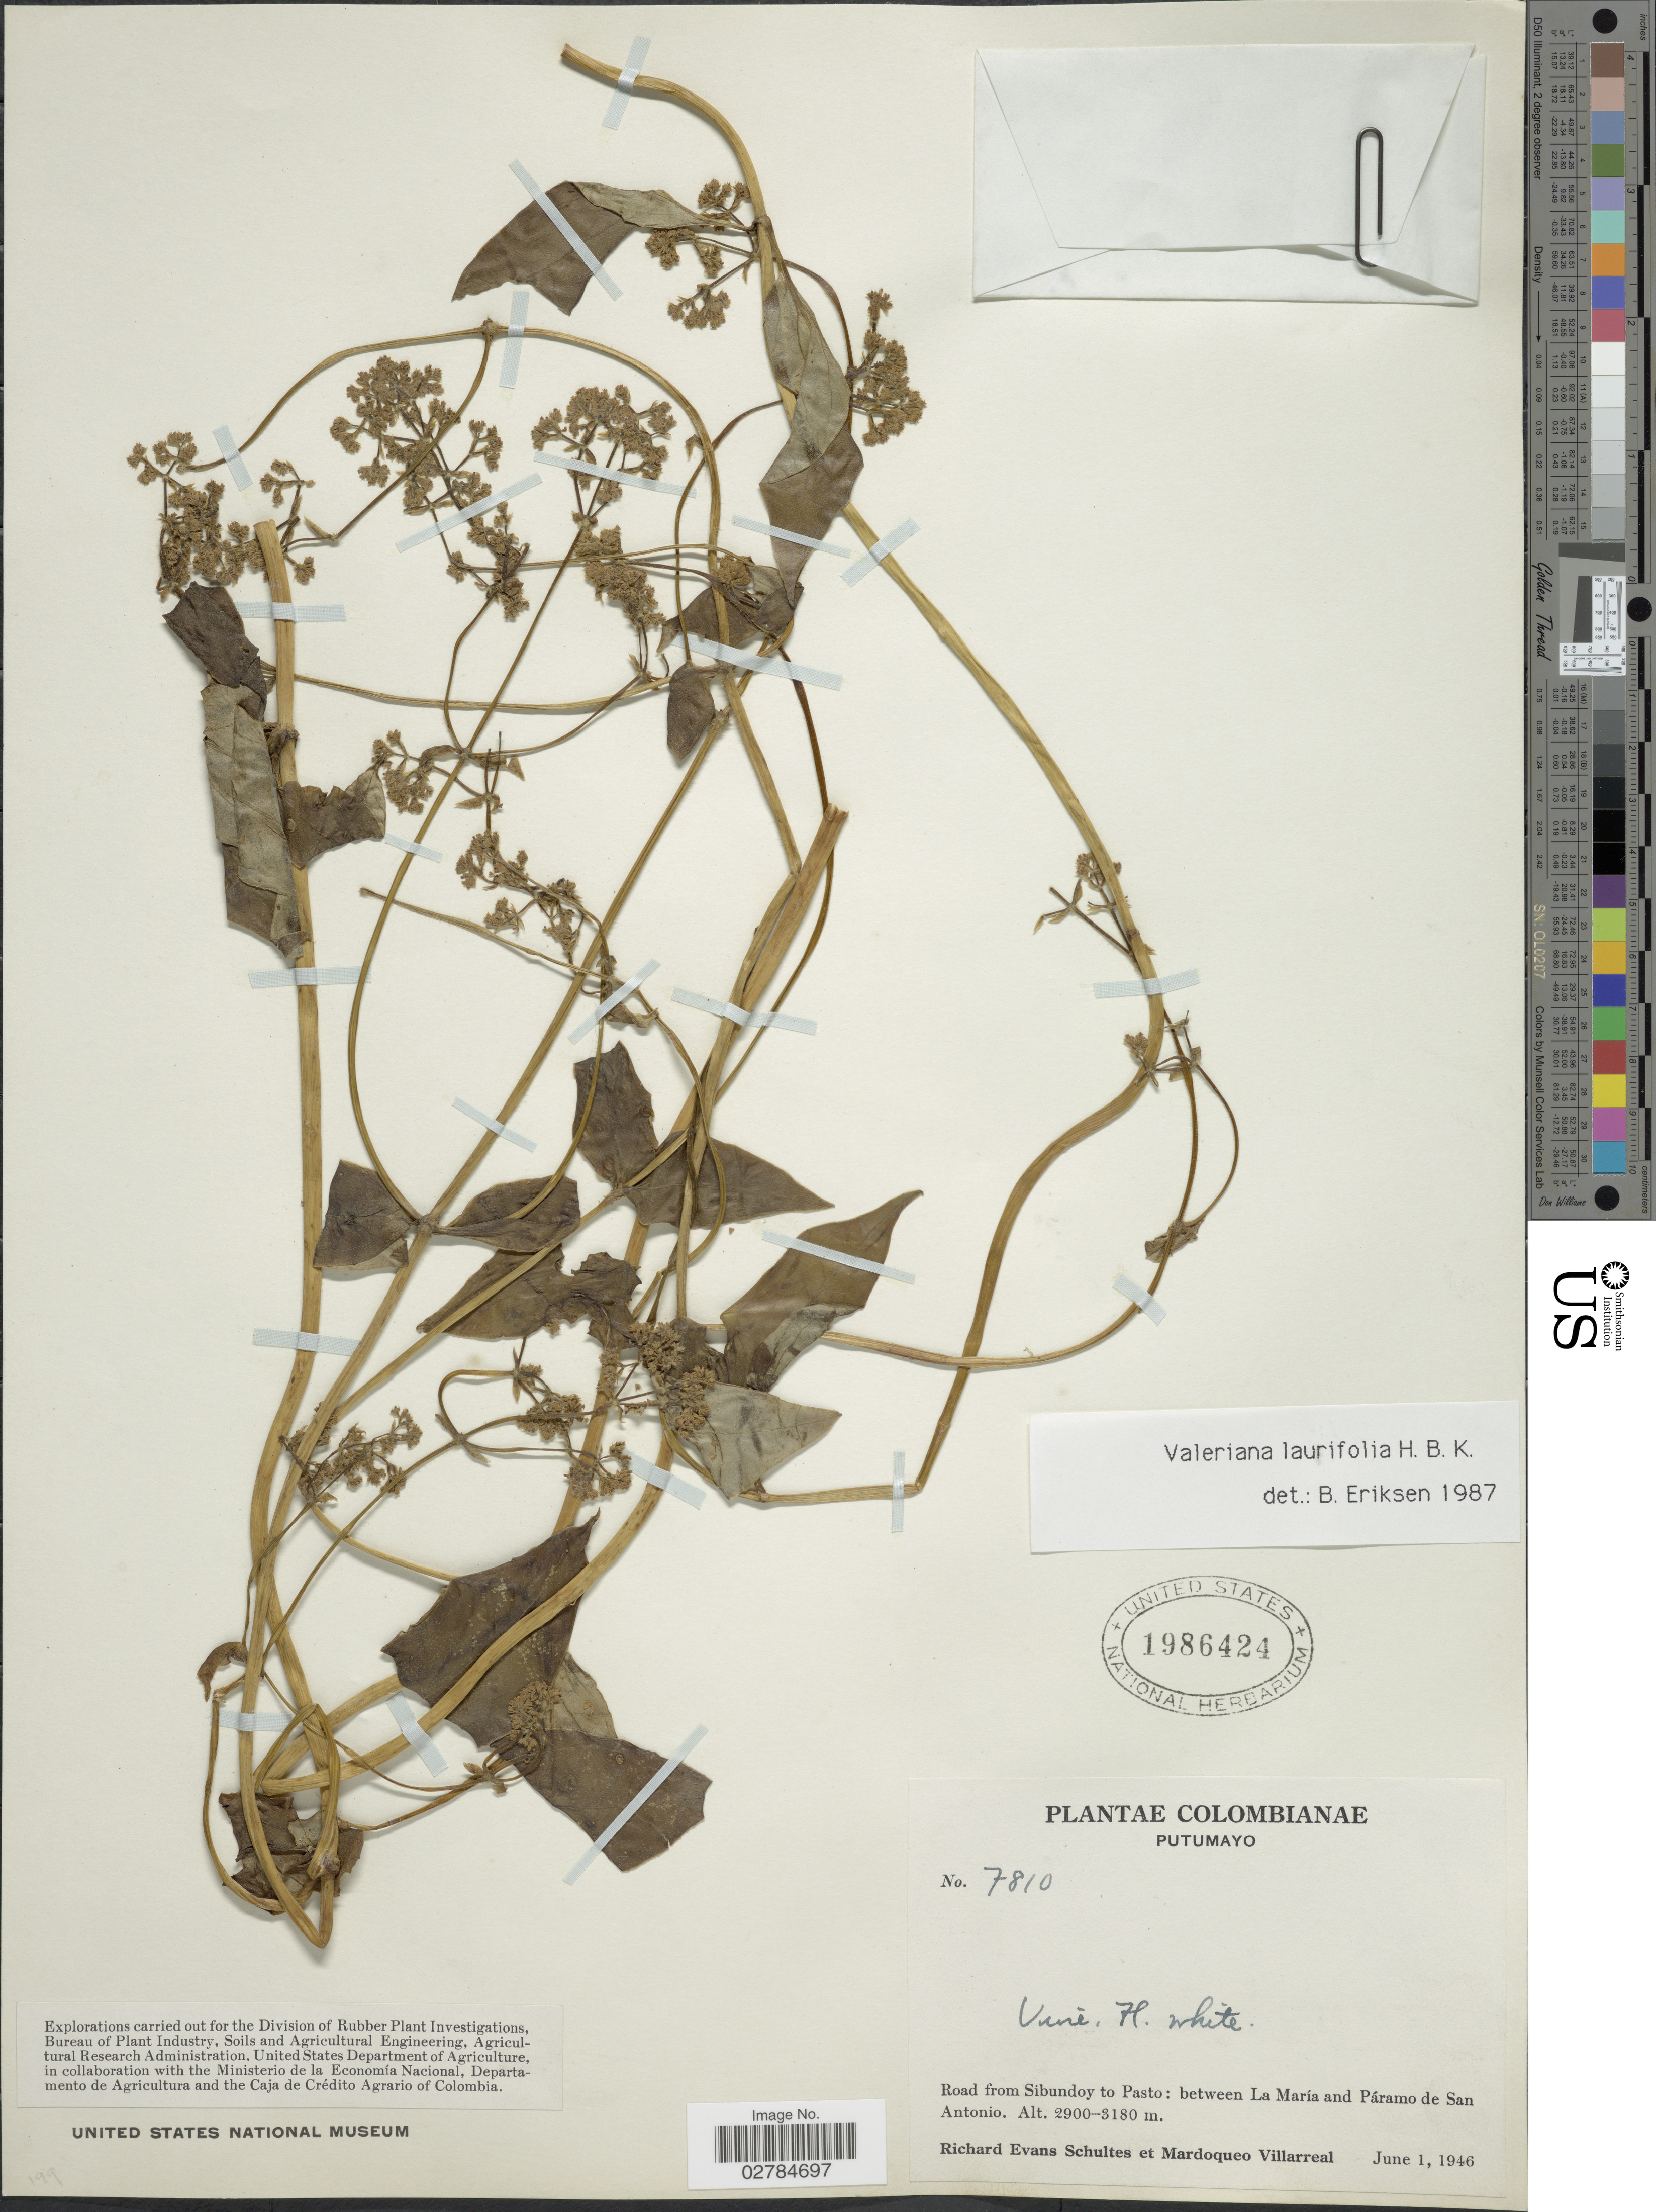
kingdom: Plantae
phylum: Tracheophyta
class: Magnoliopsida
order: Dipsacales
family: Caprifoliaceae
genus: Valeriana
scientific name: Valeriana laurifolia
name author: Kunth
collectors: R. E. Schultes & M. Villarreal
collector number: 7810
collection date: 1946-06-01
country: Colombia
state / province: Putumayo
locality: Road from Sibundoy to Pasto: between La María and Páramo de San Antonio.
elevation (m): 2900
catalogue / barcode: US 1986424